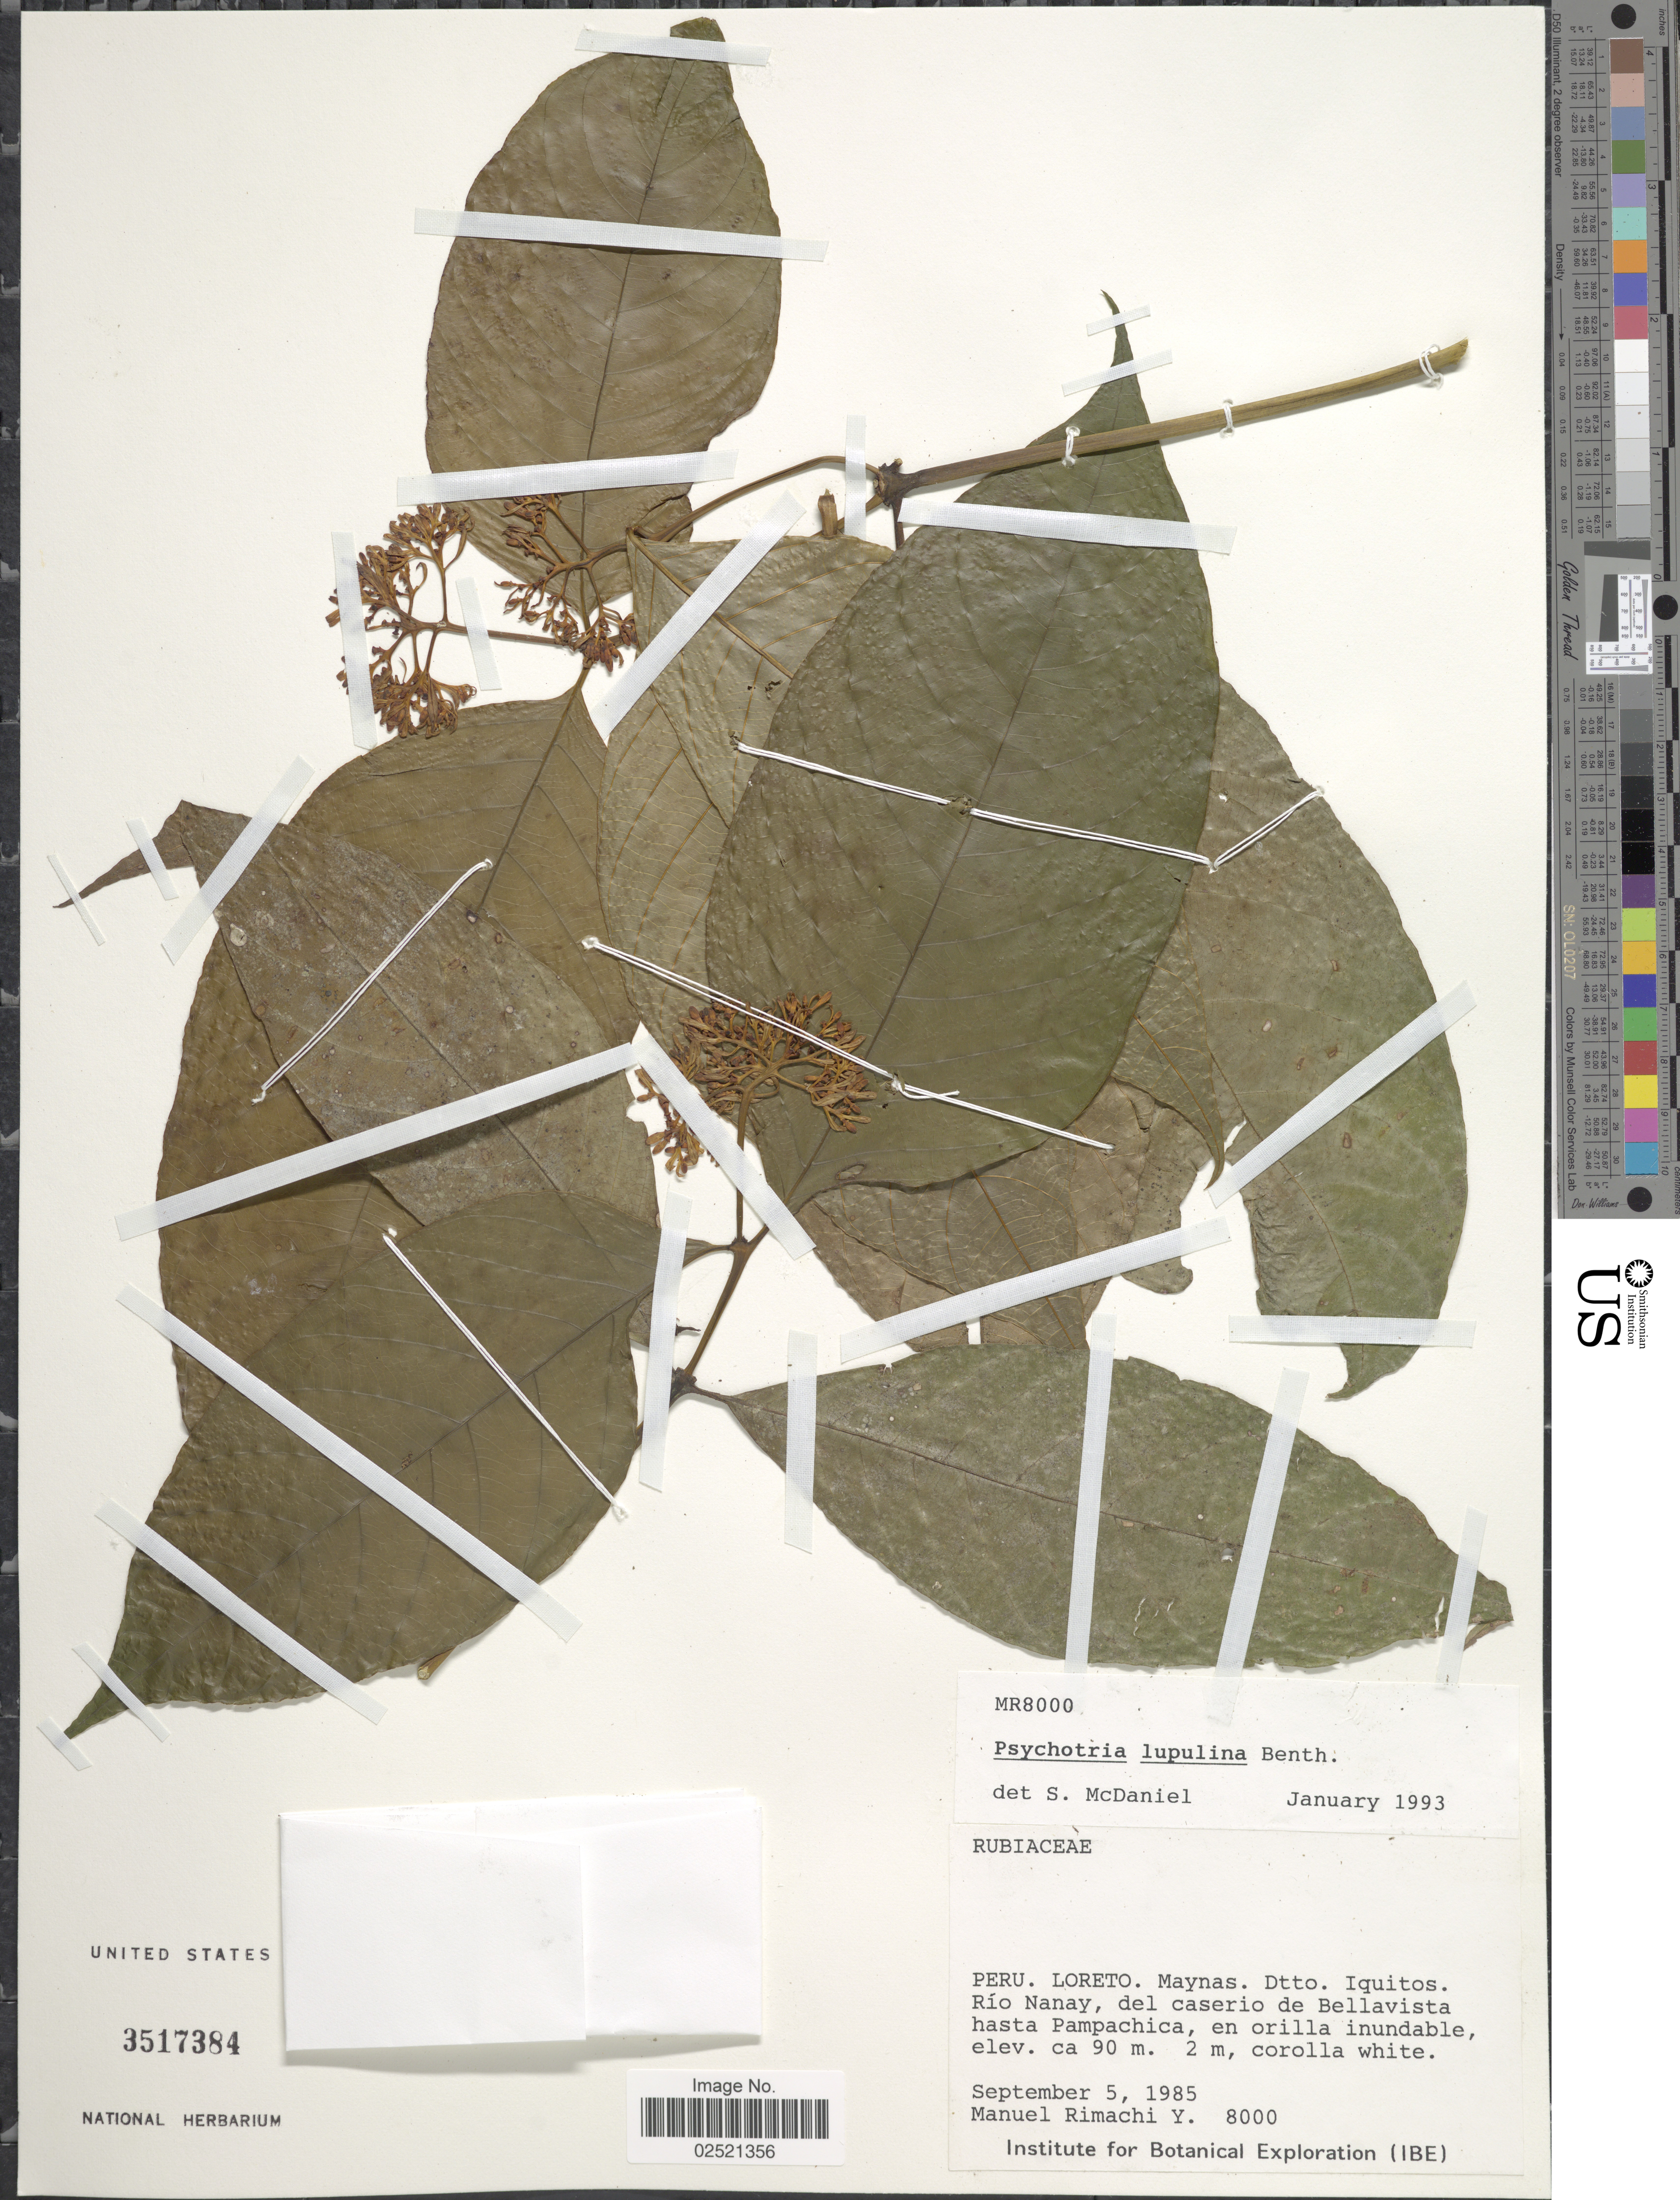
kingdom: Plantae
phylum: Tracheophyta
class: Magnoliopsida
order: Gentianales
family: Rubiaceae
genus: Psychotria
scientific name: Psychotria lupulina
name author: Benth.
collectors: M. Rimachi Y.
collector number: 8000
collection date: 1985-09-05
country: Peru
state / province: Loreto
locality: Maynas, Dtto. Iquitos, Rio Nanay, del caserio de Bellavista hasta Pampachica, en orilla inundable.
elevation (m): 90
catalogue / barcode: US 3517384